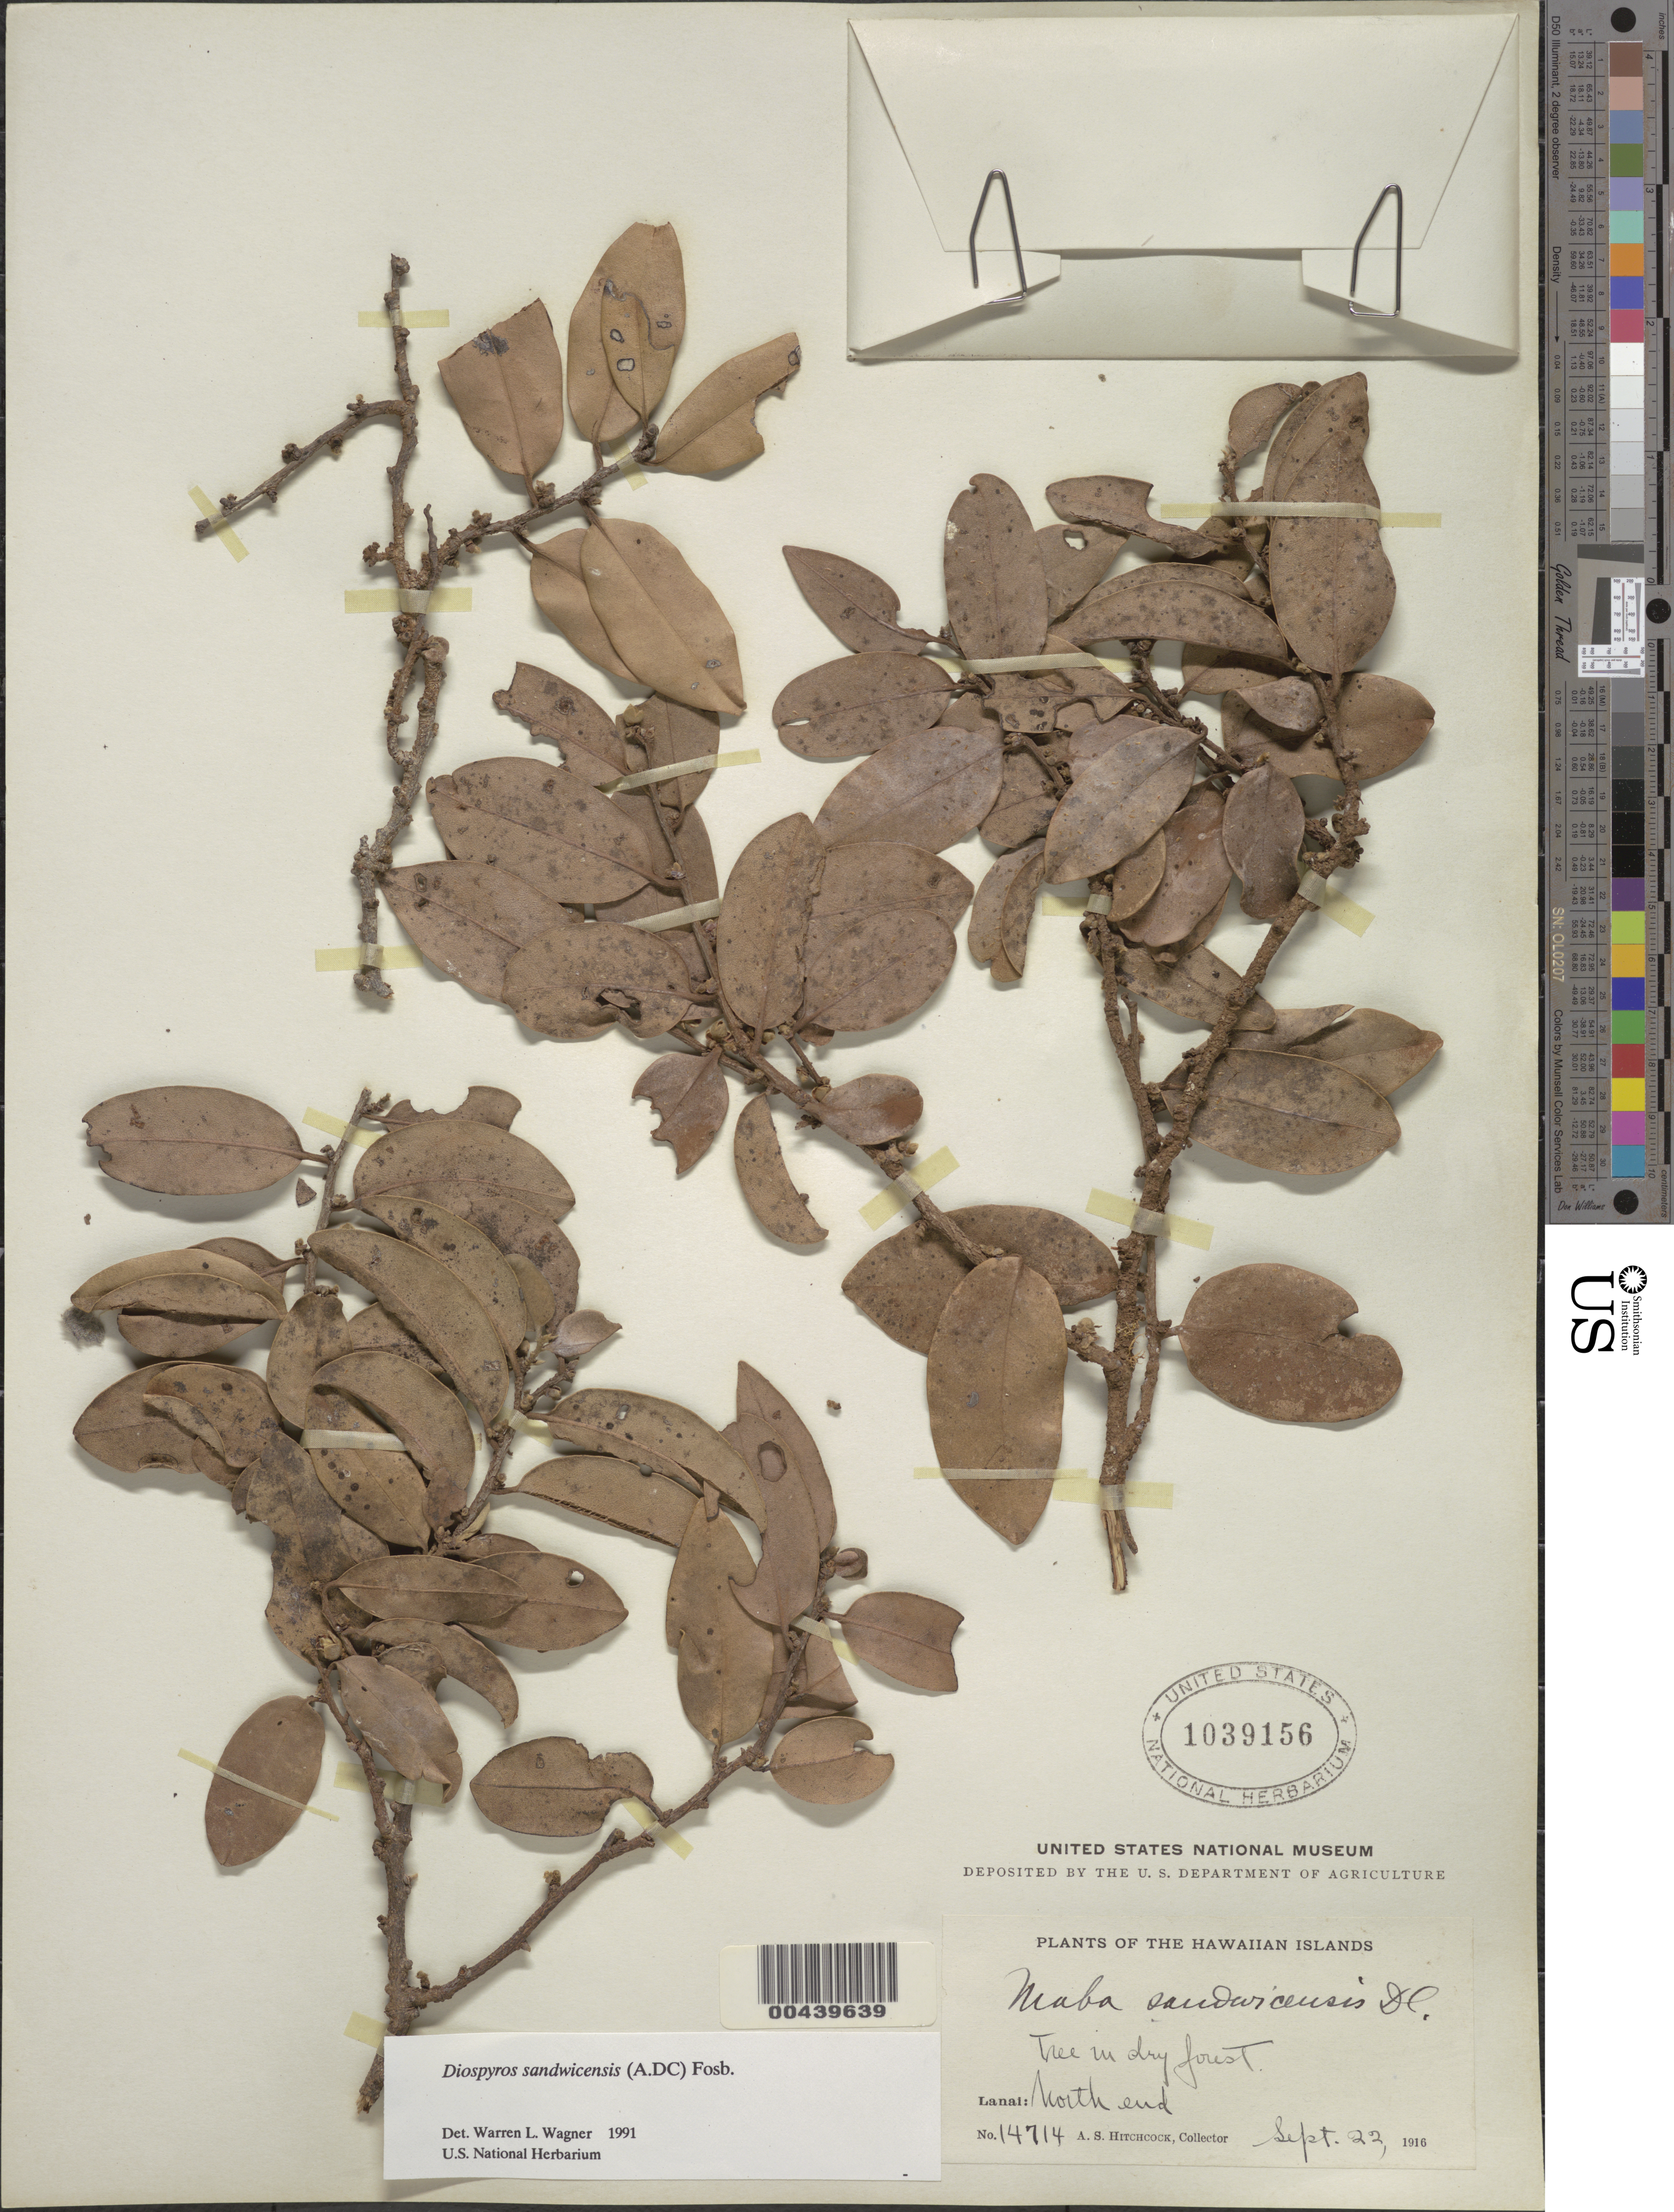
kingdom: Plantae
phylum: Tracheophyta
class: Magnoliopsida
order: Ericales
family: Ebenaceae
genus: Diospyros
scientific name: Diospyros sandwicensis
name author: (A. DC.) Fosberg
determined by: Wagner, W. L., (BOT), Smithsonian Institution - National Museum of Natural History (UNITED STATES)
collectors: A. S. Hitchcock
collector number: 14714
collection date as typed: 22 Sep 1916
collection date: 1916-09-22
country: United States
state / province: Hawaii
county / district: Maui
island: Lana'i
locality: N end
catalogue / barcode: US 1039156